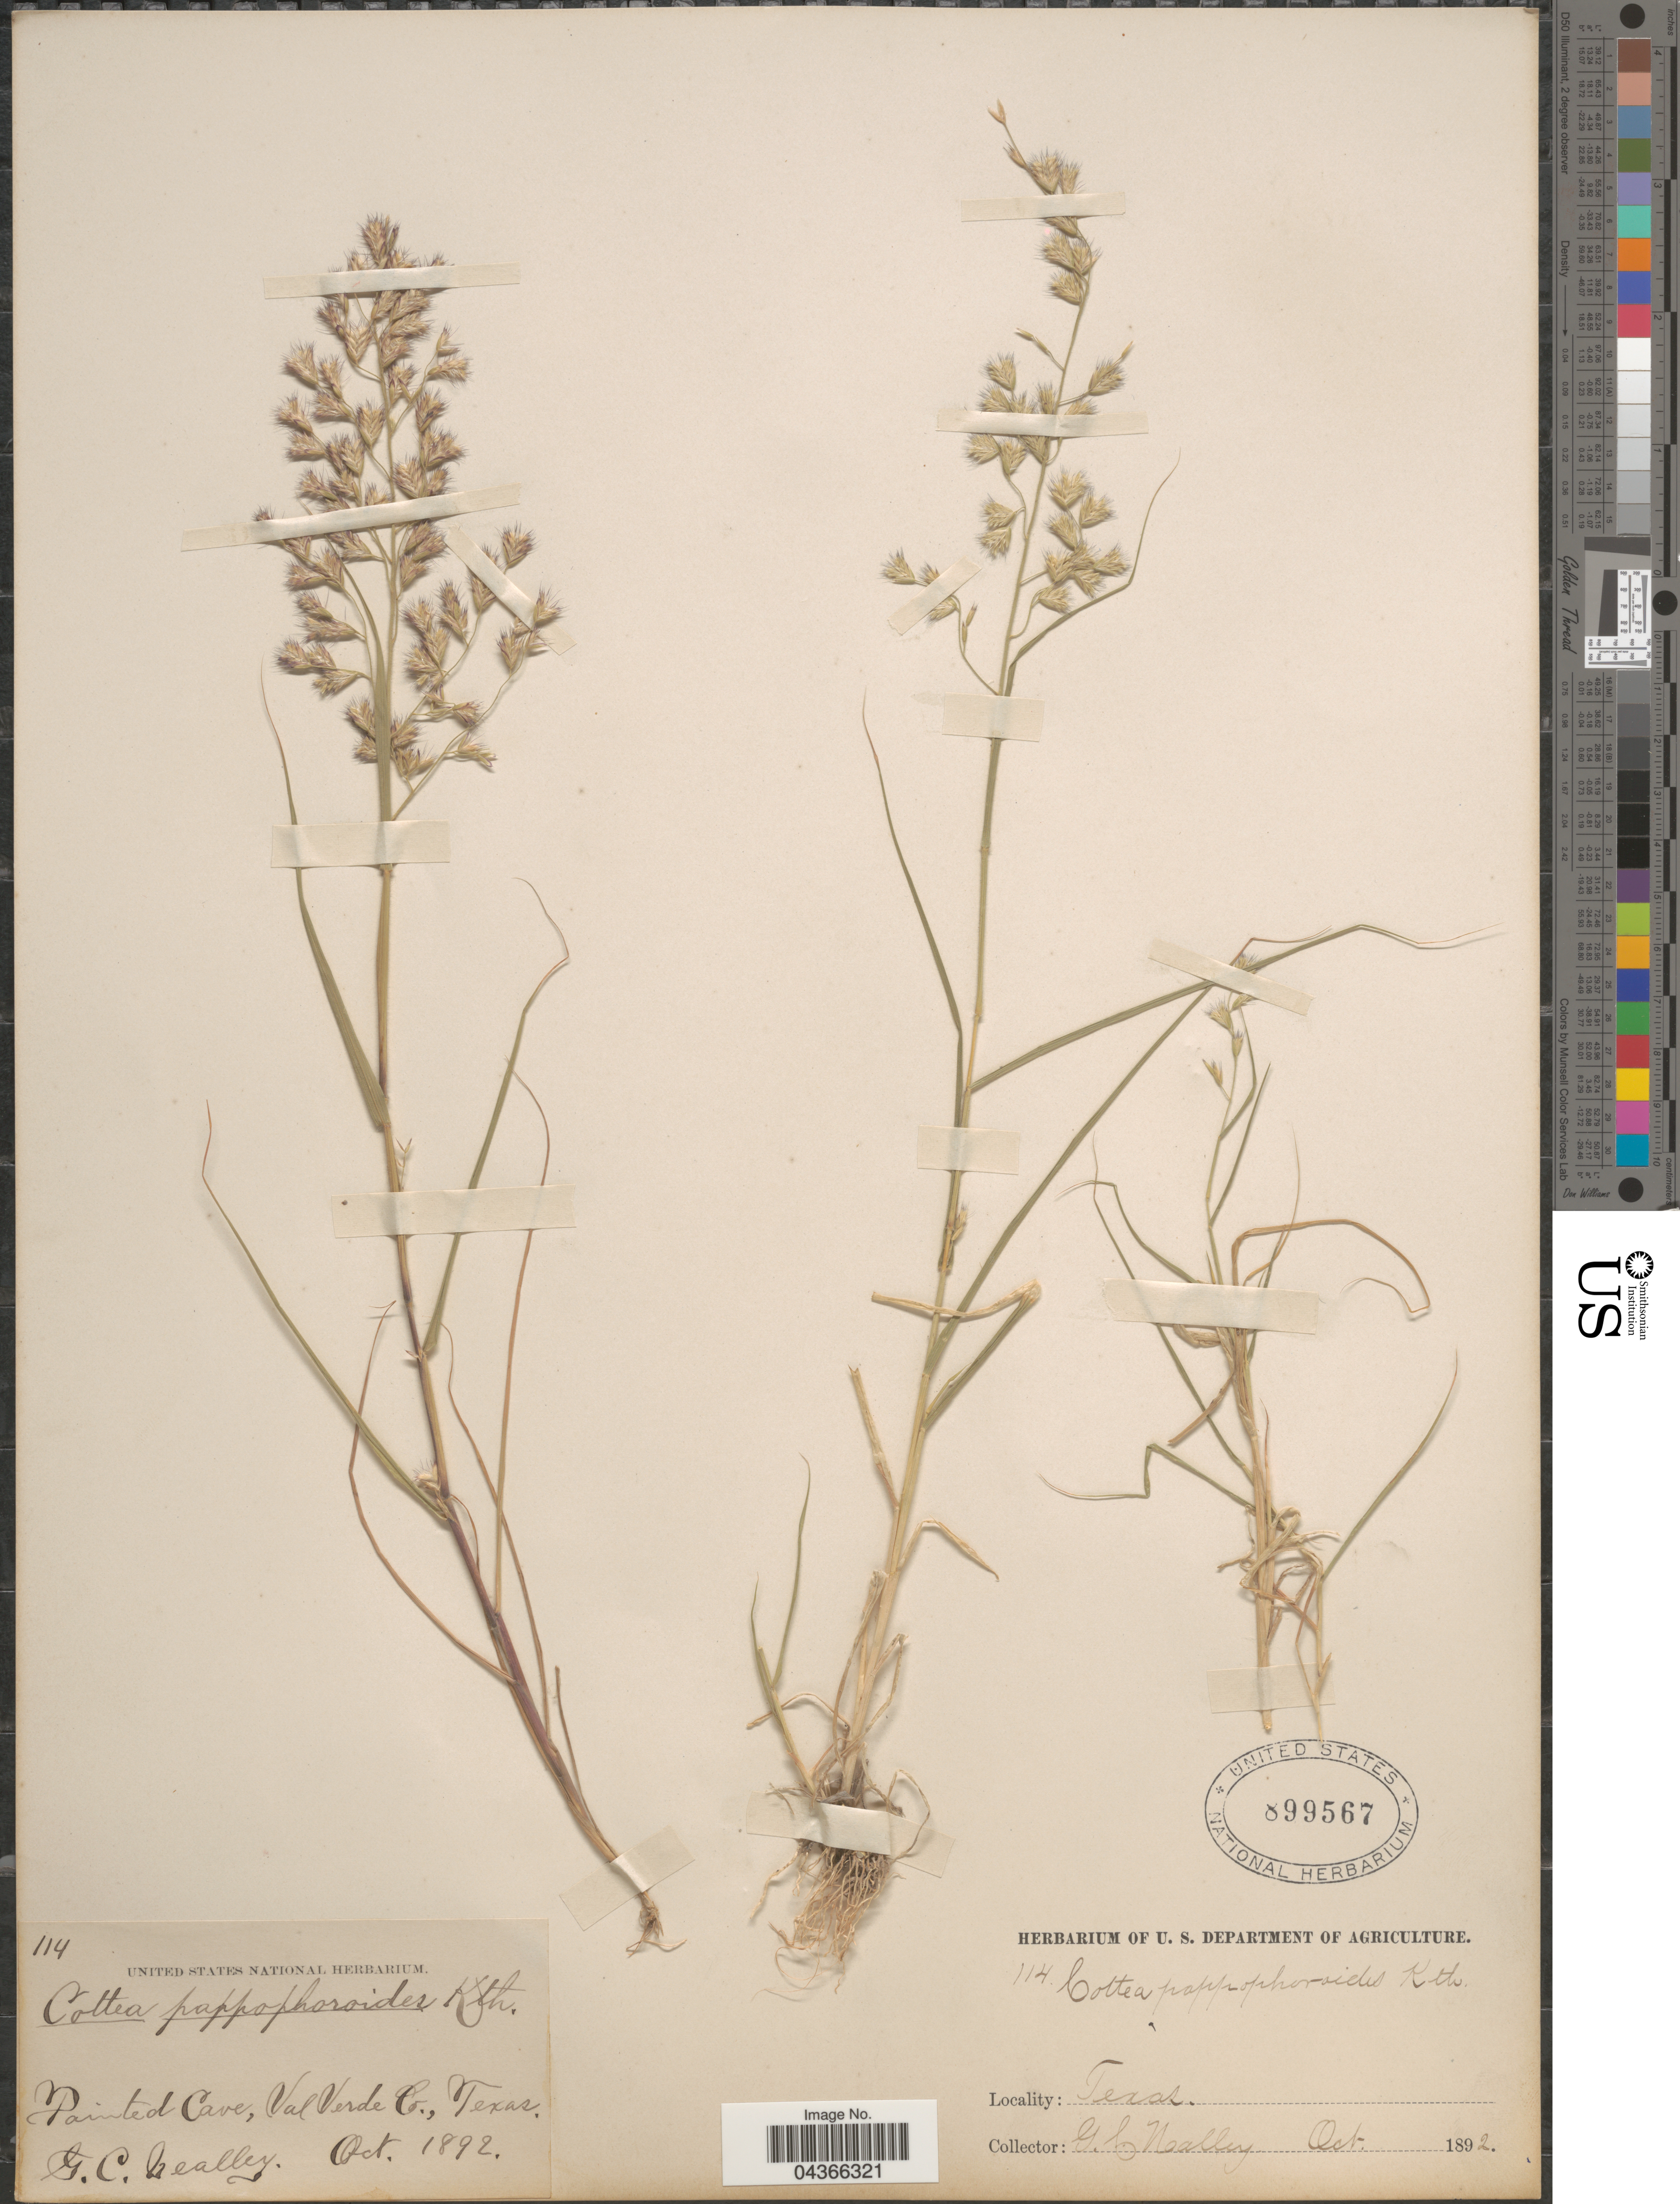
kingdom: Plantae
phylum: Tracheophyta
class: Liliopsida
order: Poales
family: Poaceae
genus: Cottea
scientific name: Cottea pappophoroides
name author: Kunth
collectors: G. C. Nealley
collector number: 114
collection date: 1892-10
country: United States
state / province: Texas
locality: Painted Cave, Val Verde Co.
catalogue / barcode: US 899567